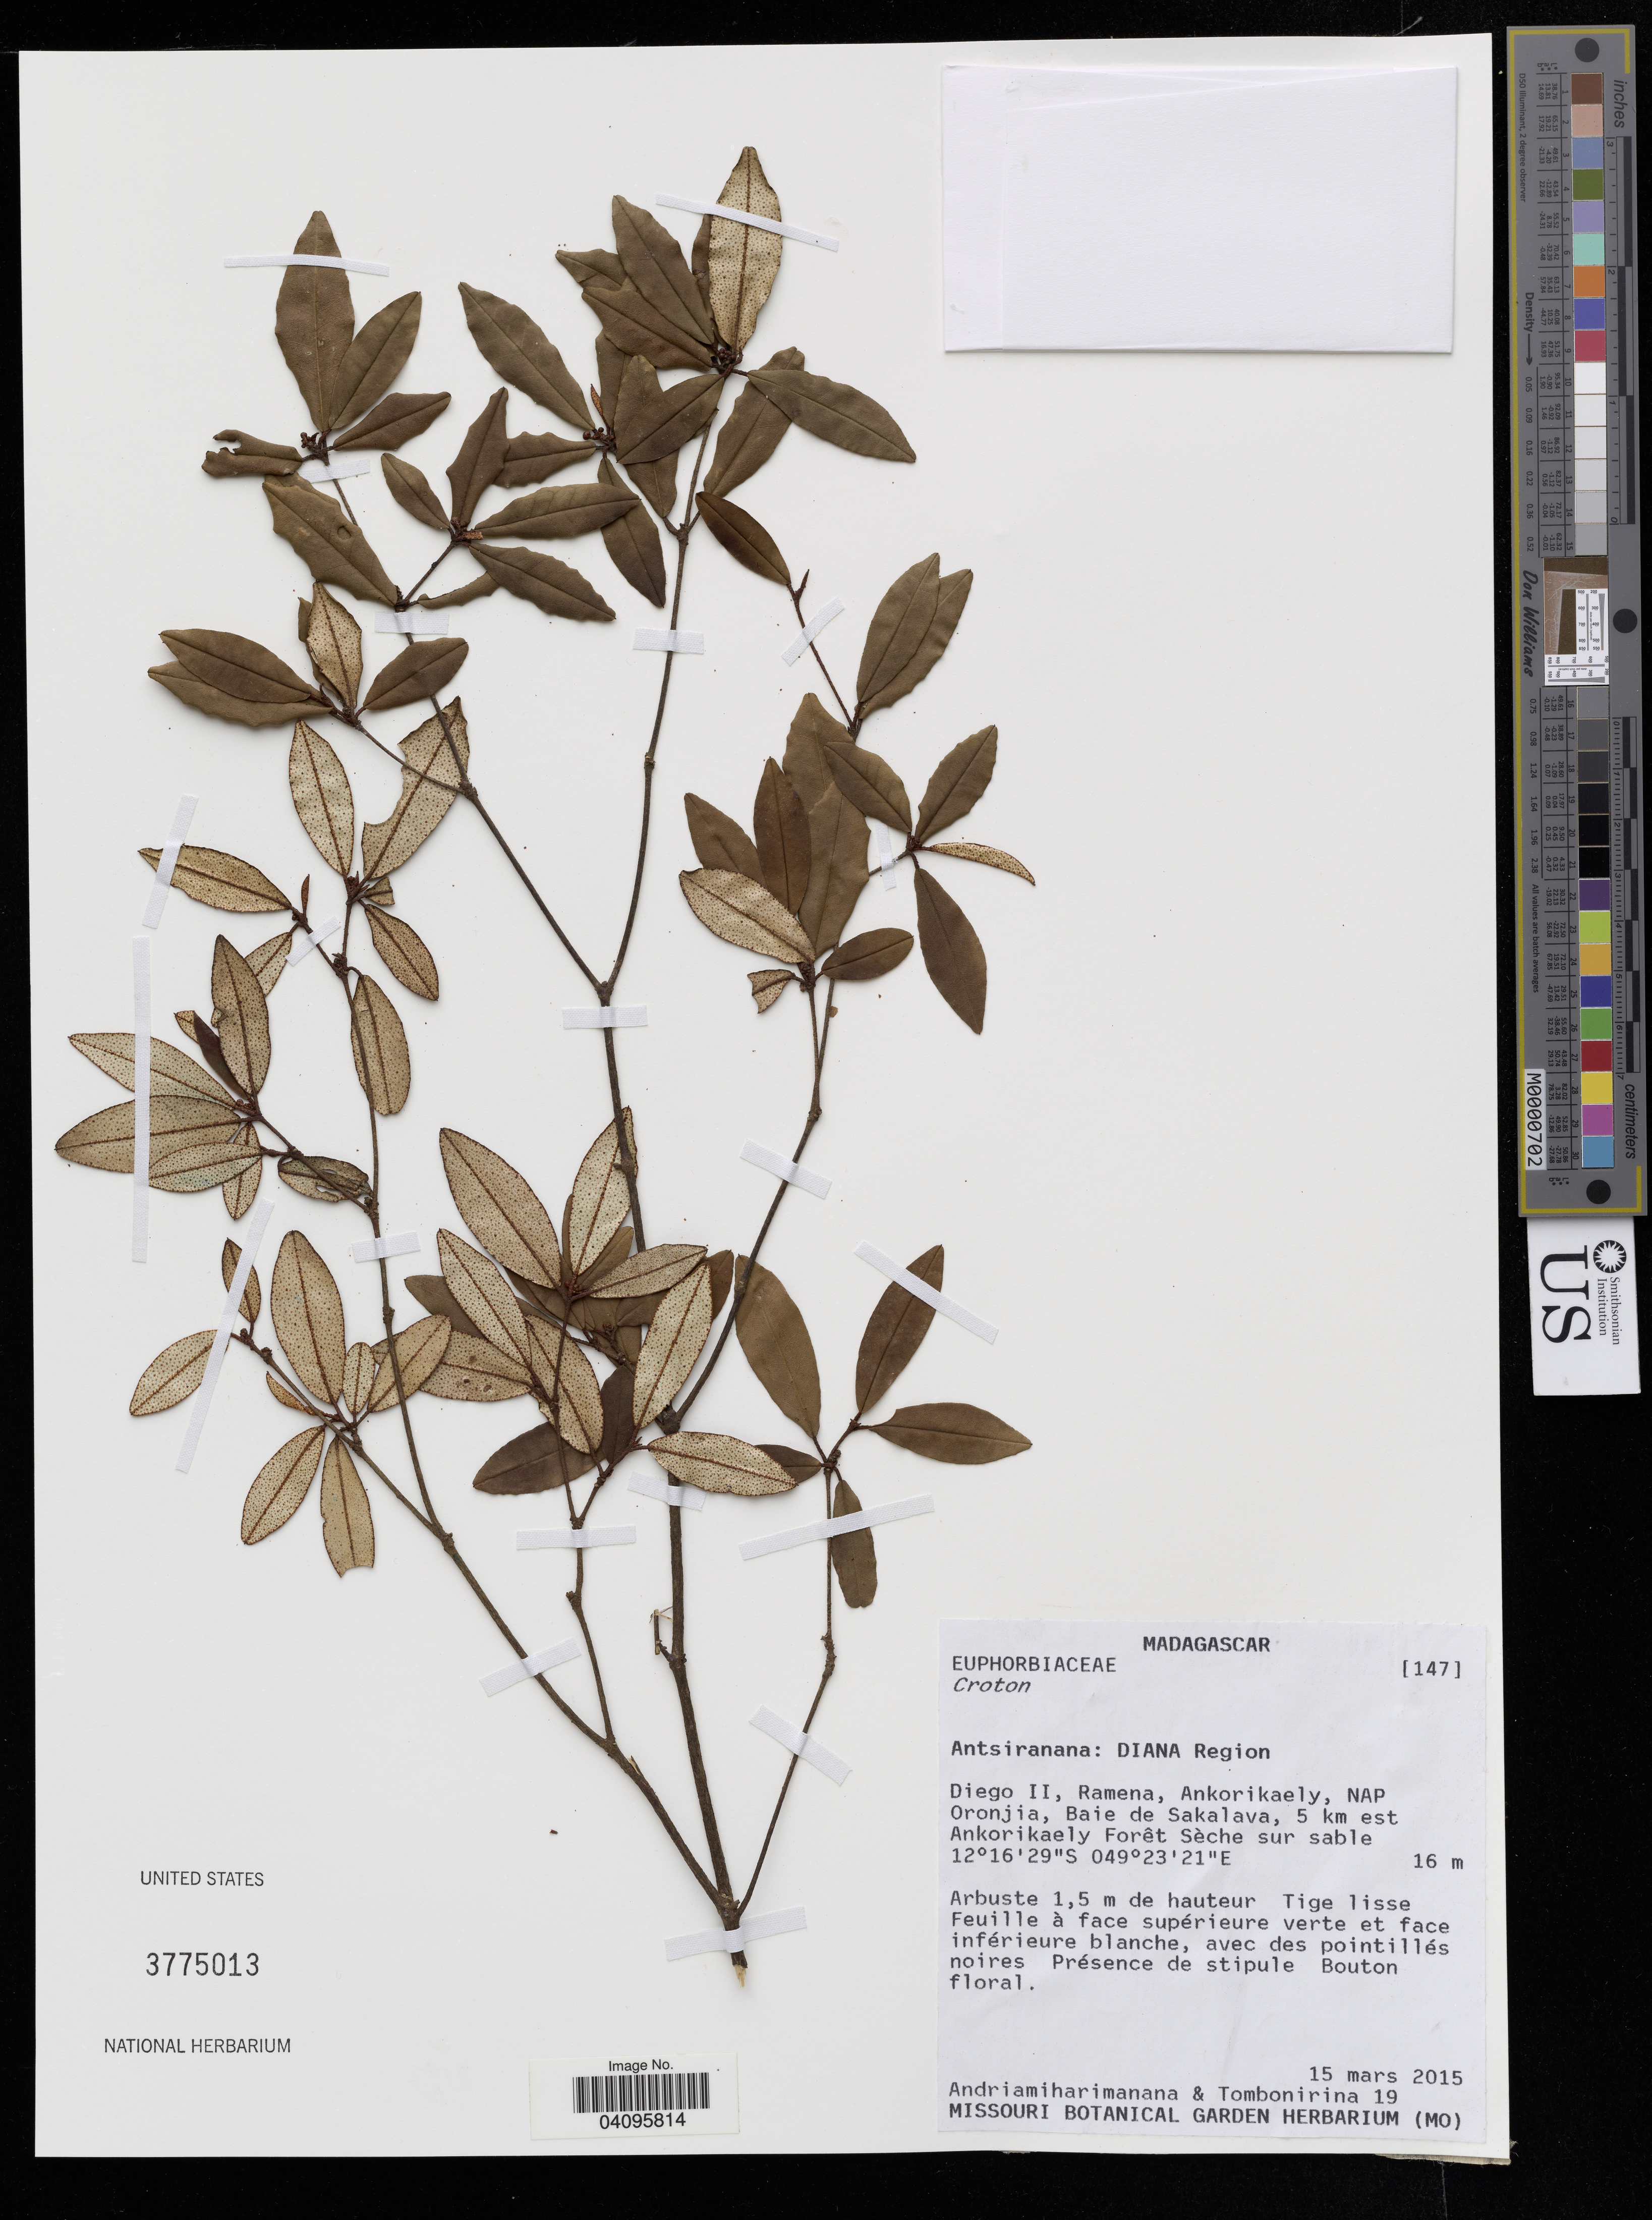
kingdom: Plantae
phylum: Tracheophyta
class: Magnoliopsida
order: Malpighiales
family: Euphorbiaceae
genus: Croton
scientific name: Croton sp.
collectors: Andriamiarimanana & Tombonirina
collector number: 19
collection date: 2015-03-15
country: Madagascar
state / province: Antsiranana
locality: Diana Region. Diego II, Ramena, Ankorikaely, NAP Oronji, Baie de Sakalava, 5 km est Ankorikaely Forêt Sèche sur sable.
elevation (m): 16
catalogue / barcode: US 3775013